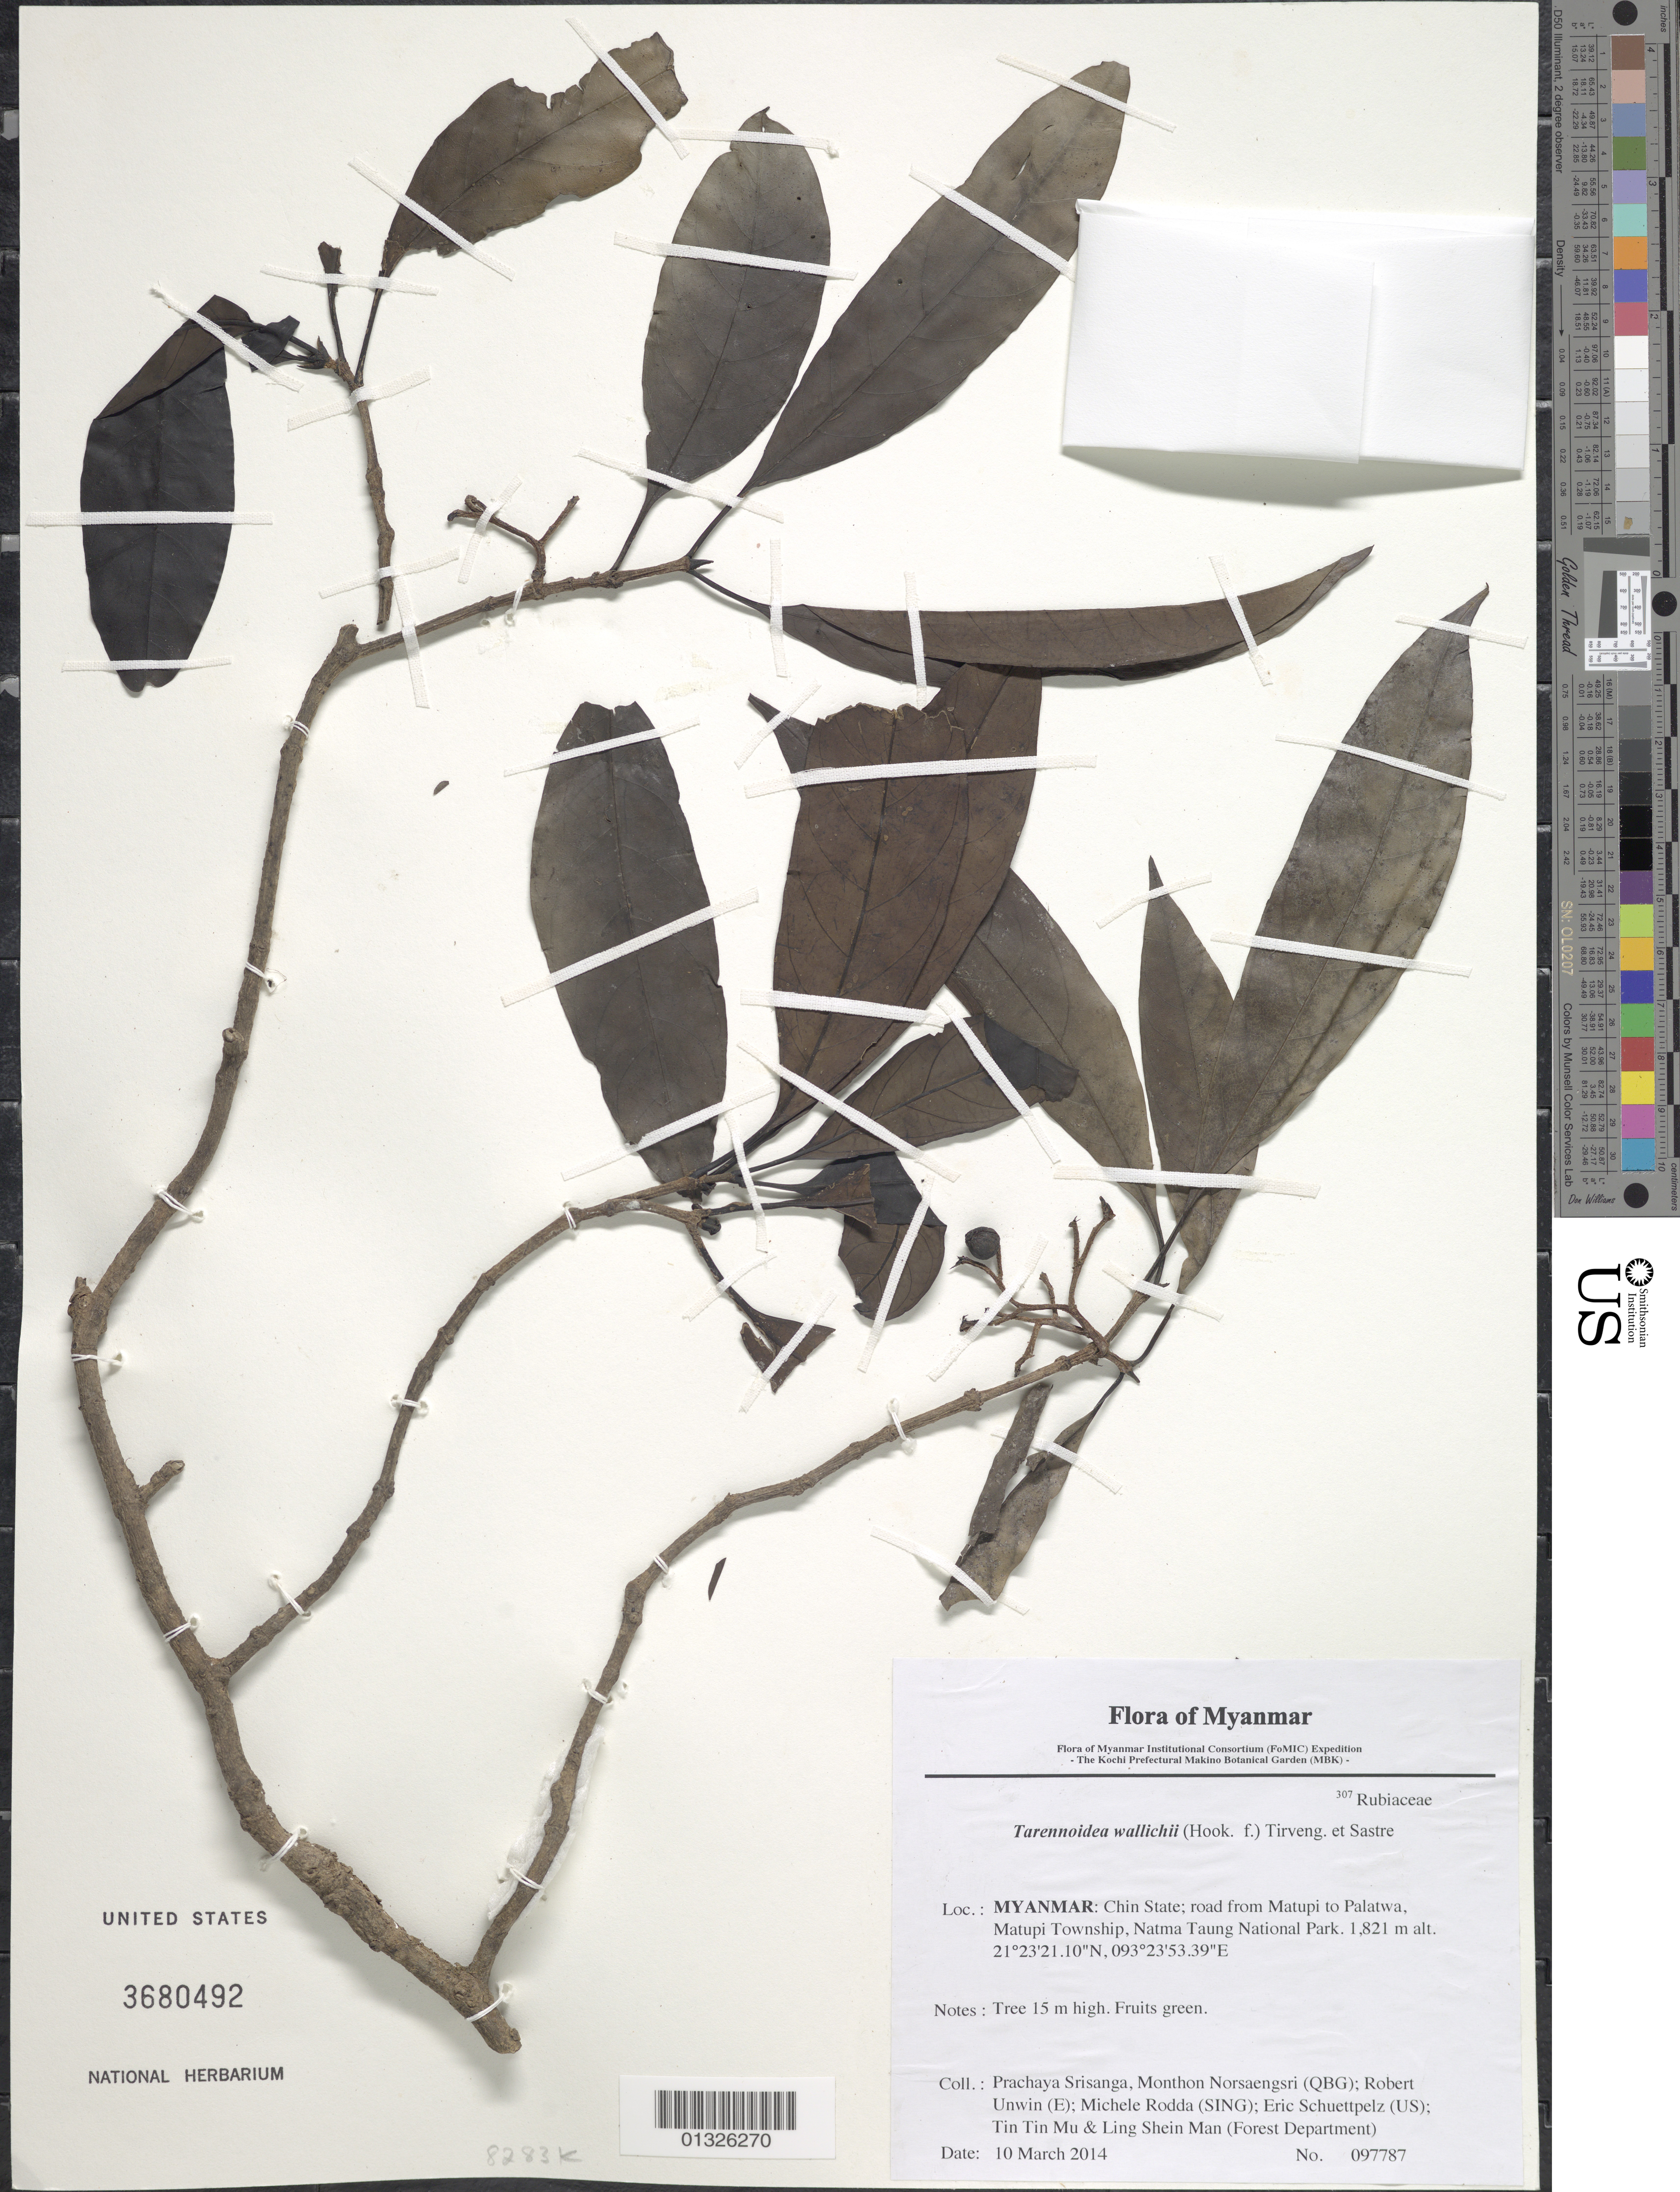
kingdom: Plantae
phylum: Tracheophyta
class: Magnoliopsida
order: Gentianales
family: Rubiaceae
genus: Tarennoidea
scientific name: Tarennoidea wallichii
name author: (Hook. f.) Tirveng. & Sastre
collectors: P. Srisanga, M. Norsaengsri, R. Unwin, M. Rodda, E. Schuettpelz, Tin Tin Mu & Ling Shein Man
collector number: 97787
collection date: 2014-03-10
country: Myanmar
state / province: Chin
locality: Road from Matupi to Palatwa, Matupi Township, Natma Taung National Park.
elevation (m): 1821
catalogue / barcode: US 3680492